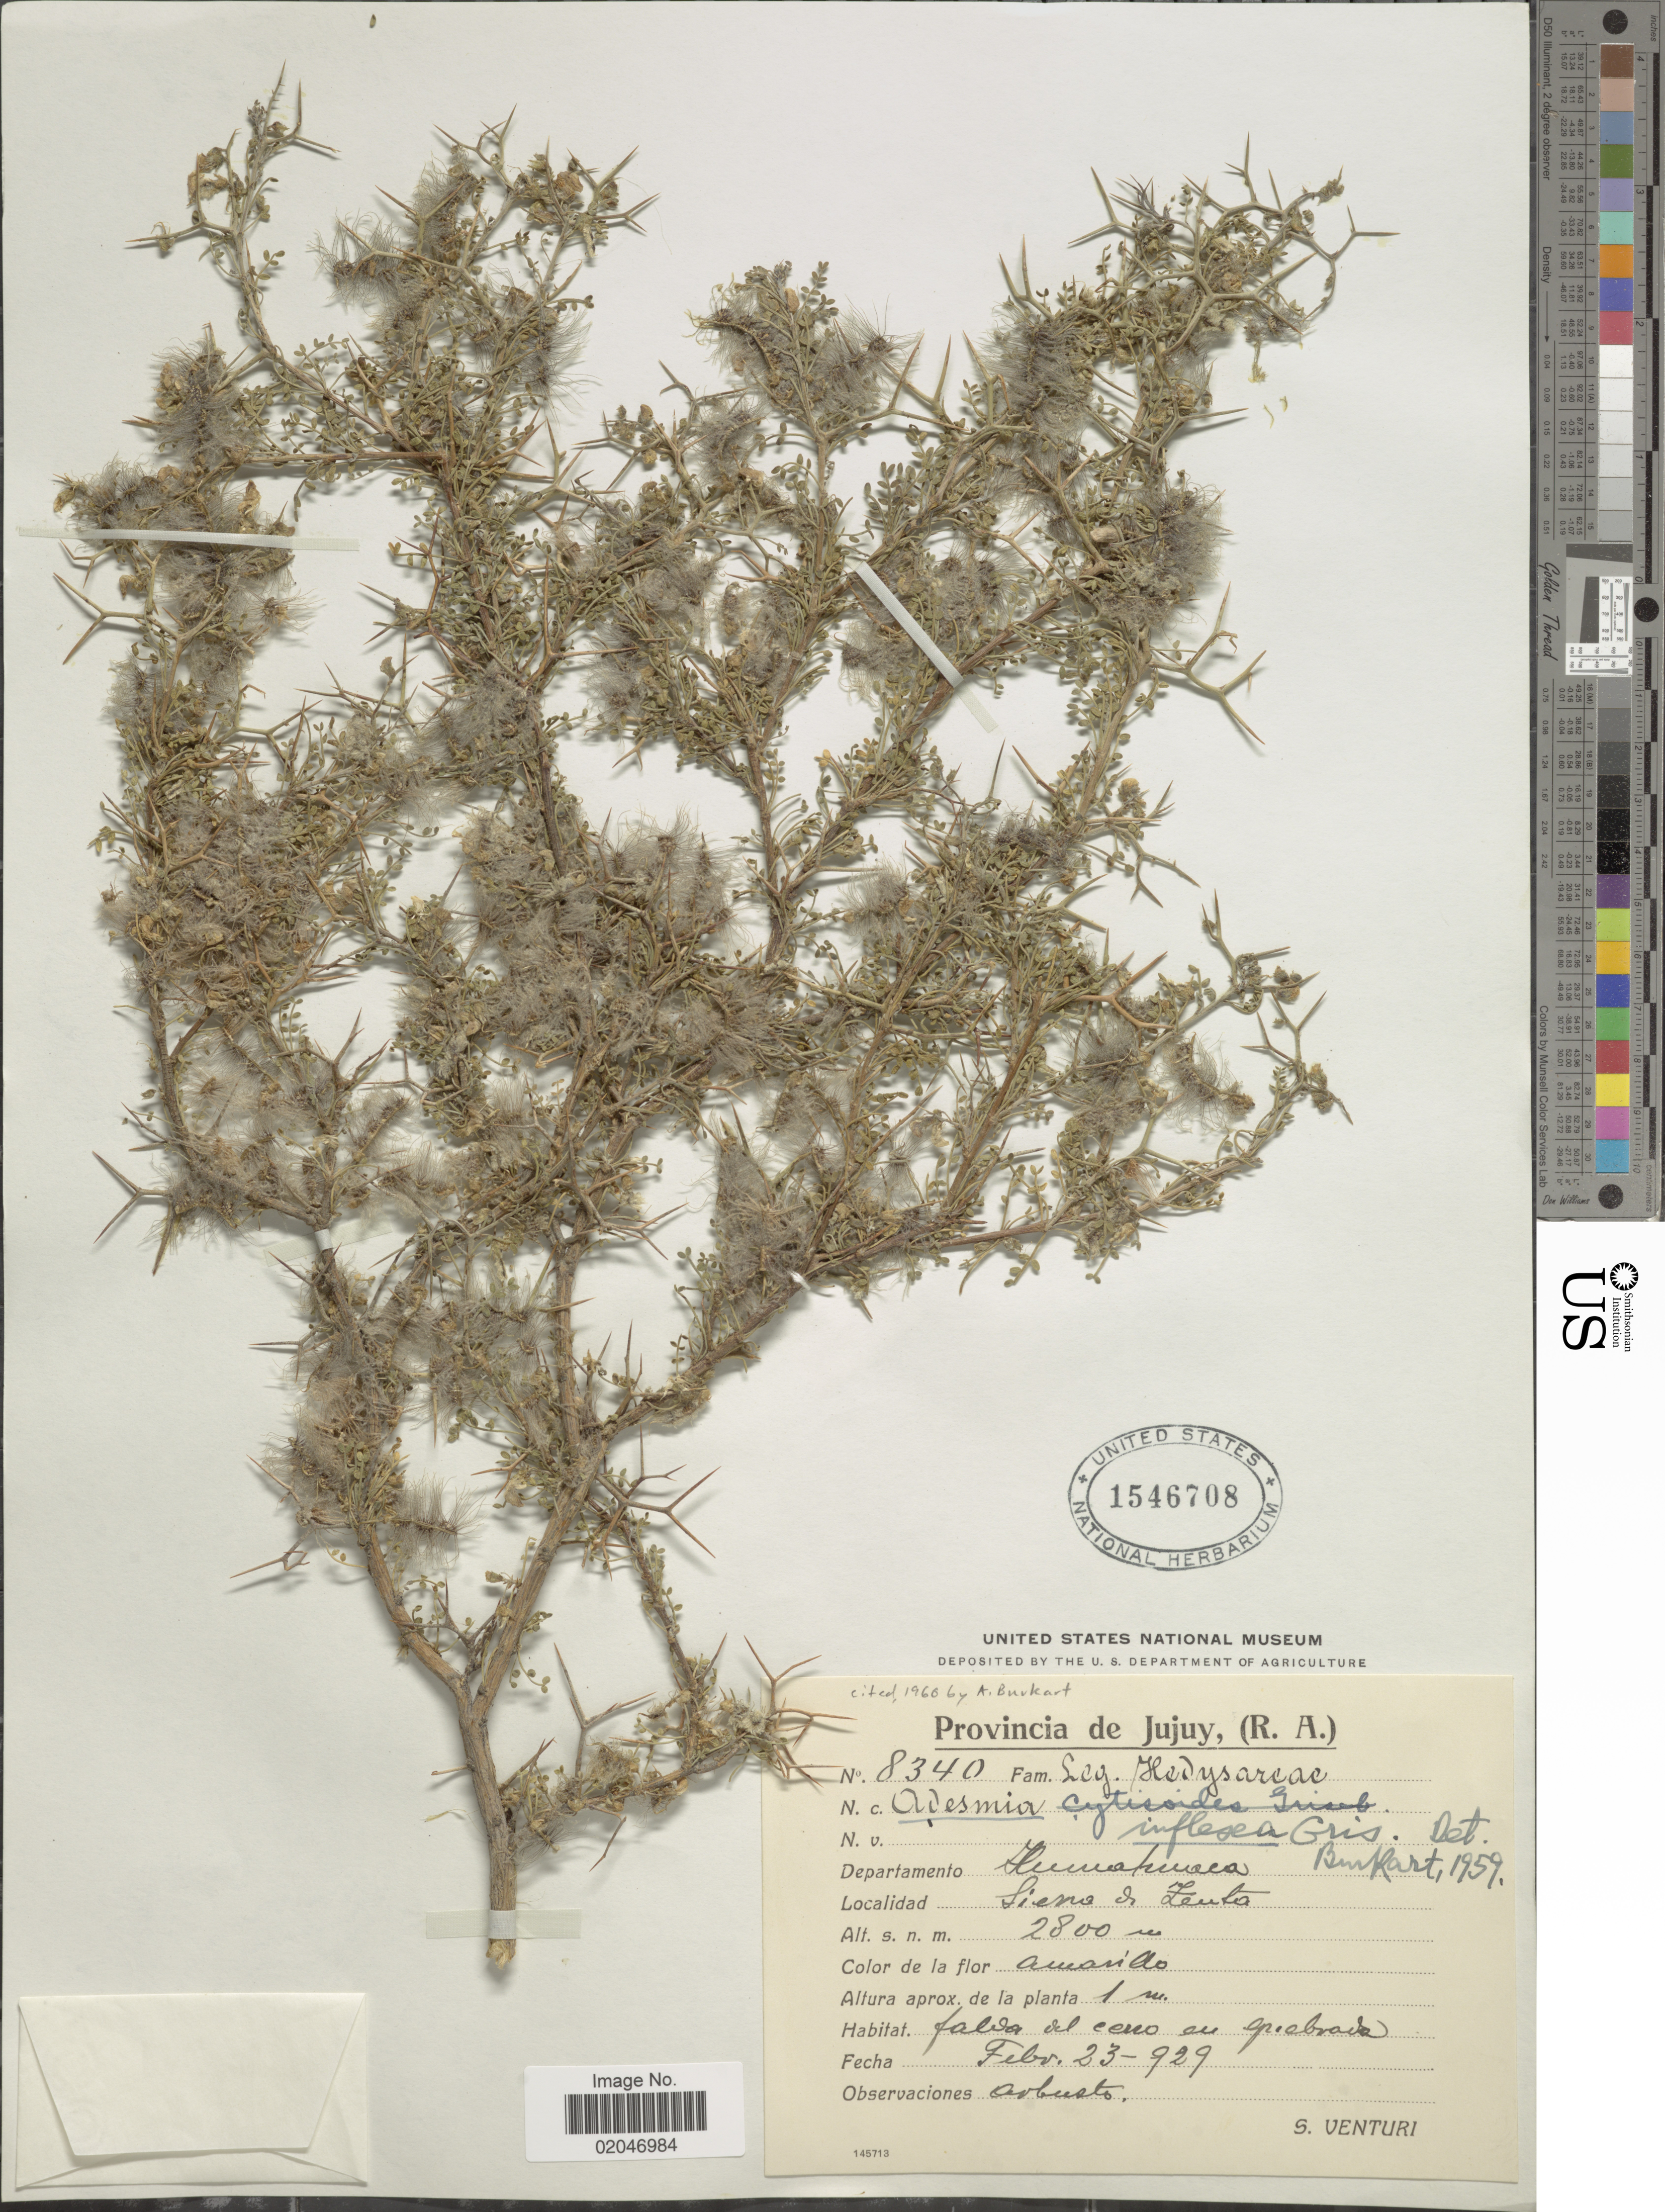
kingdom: Plantae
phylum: Tracheophyta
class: Magnoliopsida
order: Fabales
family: Fabaceae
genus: Adesmia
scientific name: Adesmia inflexa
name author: Griseb.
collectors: S. Venturi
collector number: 8340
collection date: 1929-02-23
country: Argentina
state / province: Jujuy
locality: (R.A.), Departamento Humahuaca, Sierra de Zenta, falda del cerro en quebrada.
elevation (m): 2800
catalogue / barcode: US 1546708